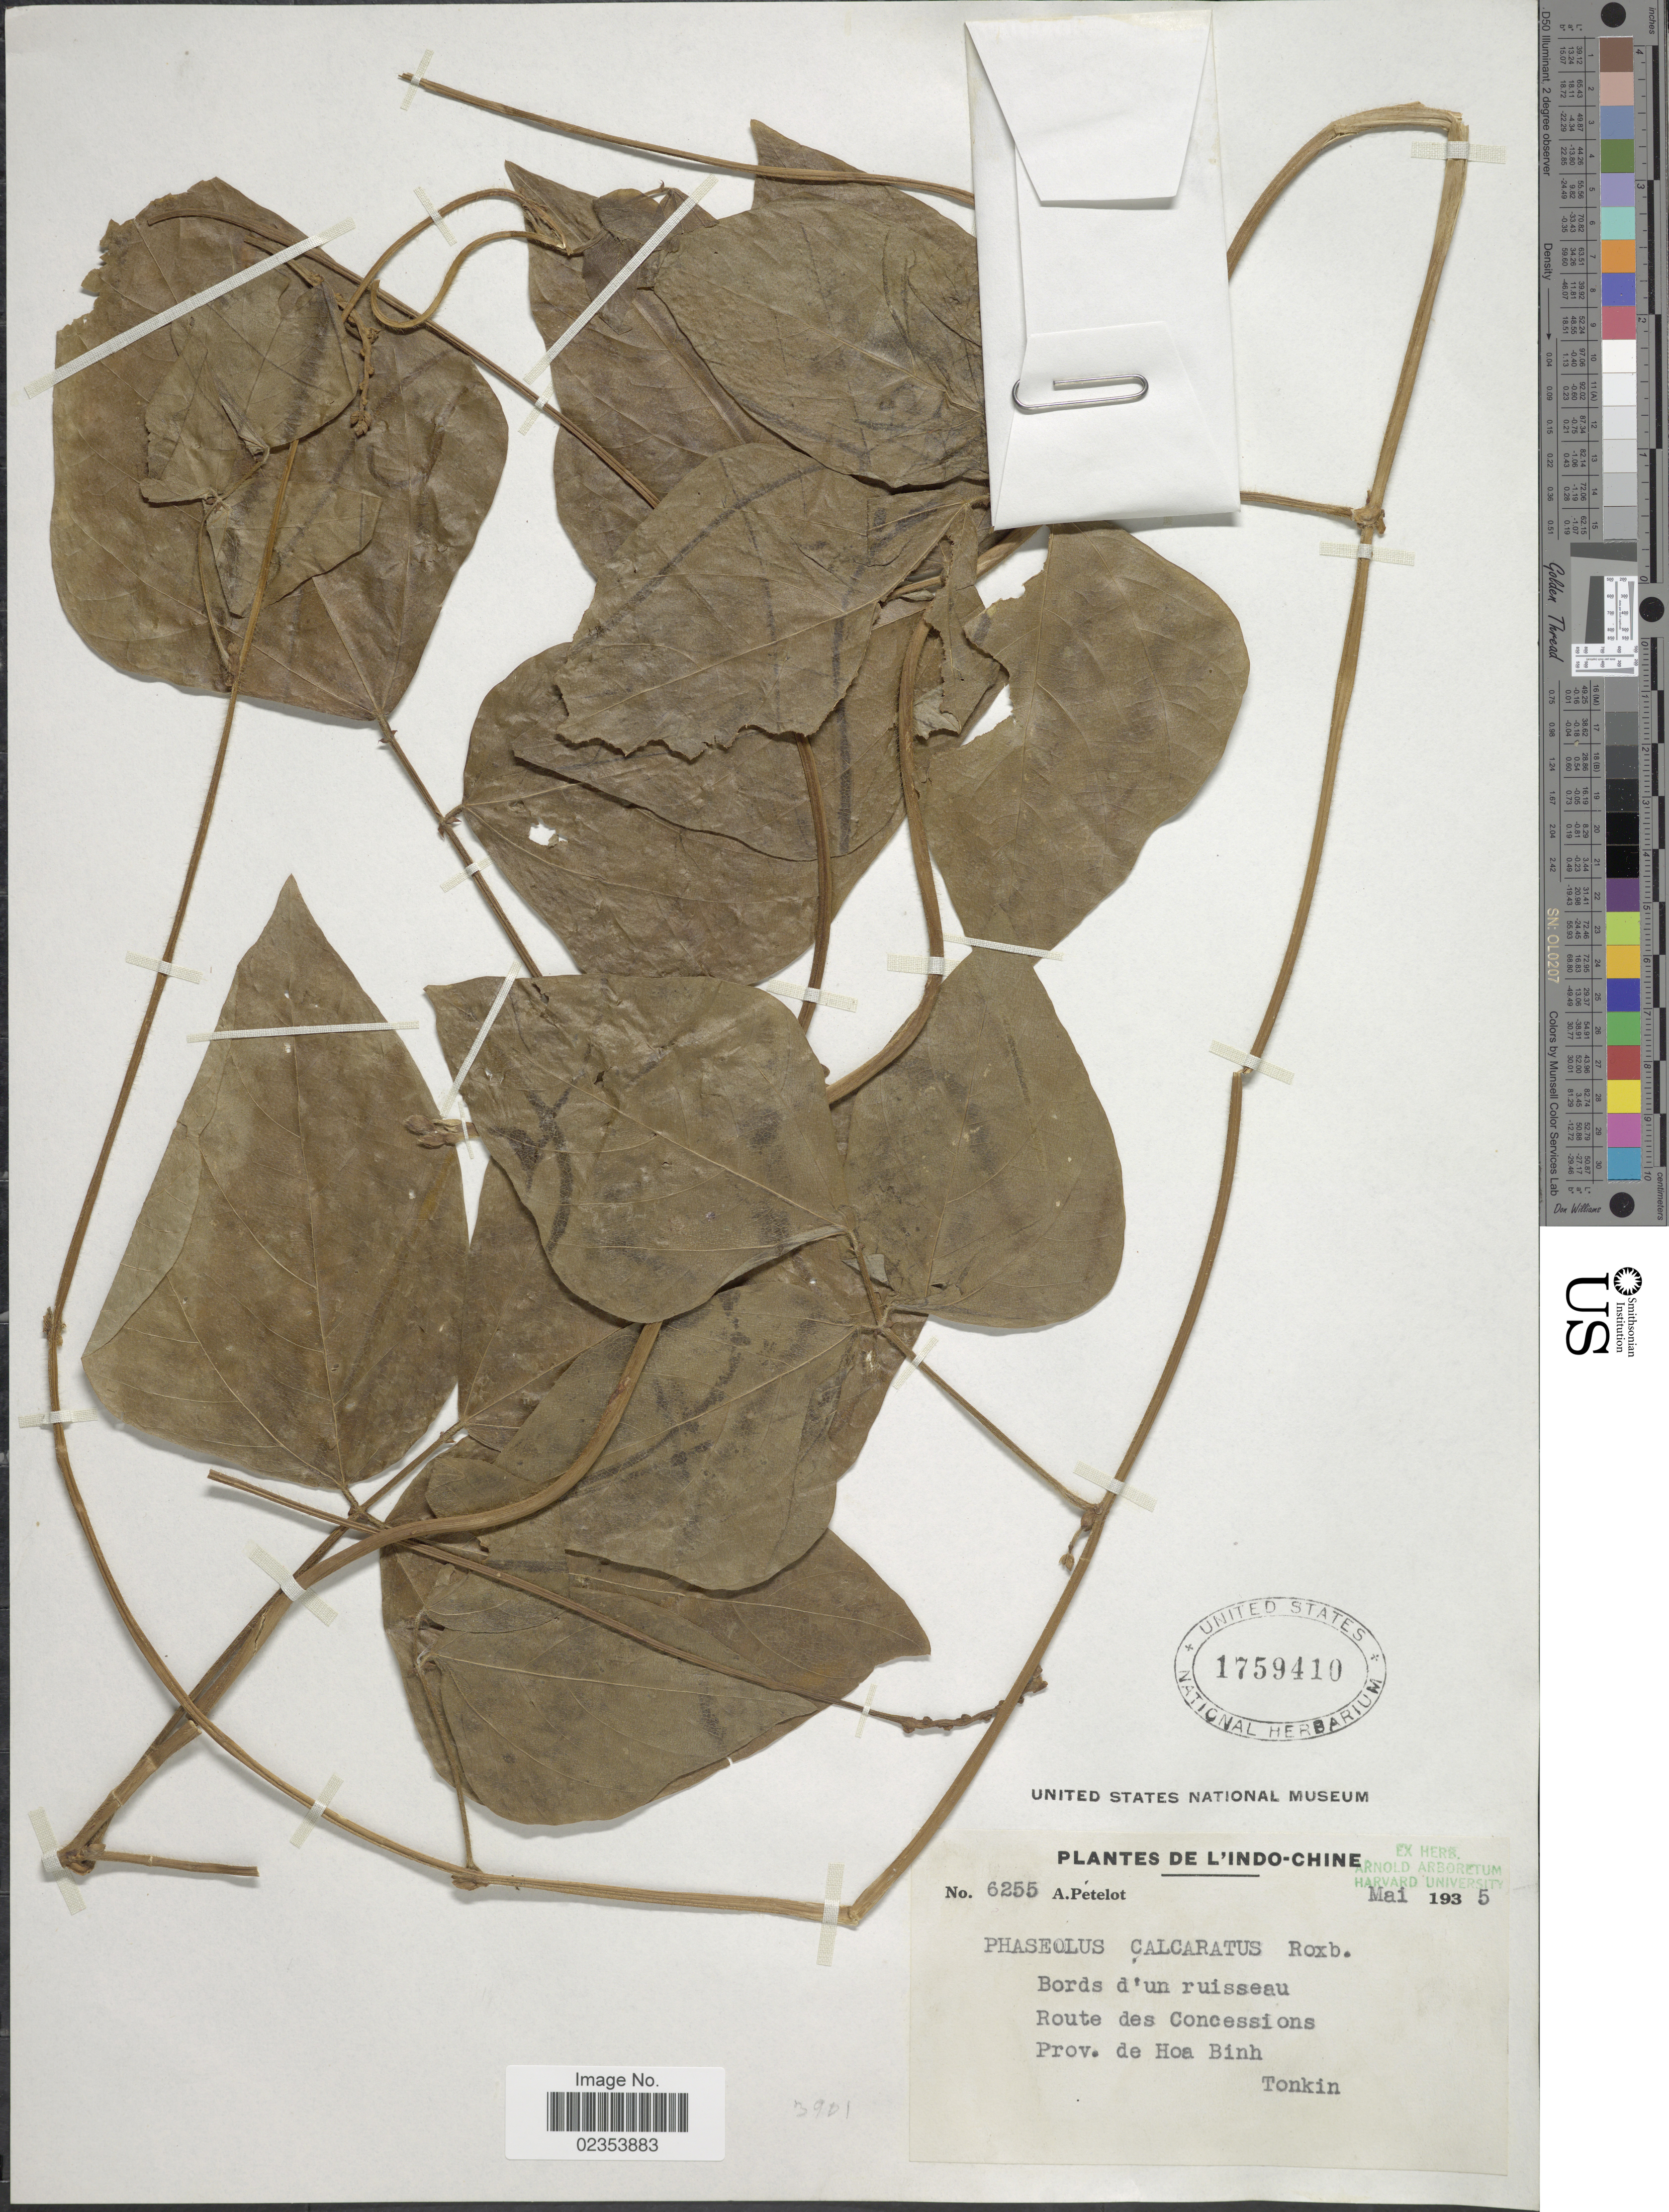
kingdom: Plantae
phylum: Tracheophyta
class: Magnoliopsida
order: Fabales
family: Fabaceae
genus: Vigna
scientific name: Vigna umbellata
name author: (Thunb.) Ohwi & H. Ohashi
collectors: A. Petelot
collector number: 6255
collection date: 1935-05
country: Vietnam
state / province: Hoa Binh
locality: French Indochina, Tonkin, Bords d'un ruisseau Route des Concessions.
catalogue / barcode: US 1759410